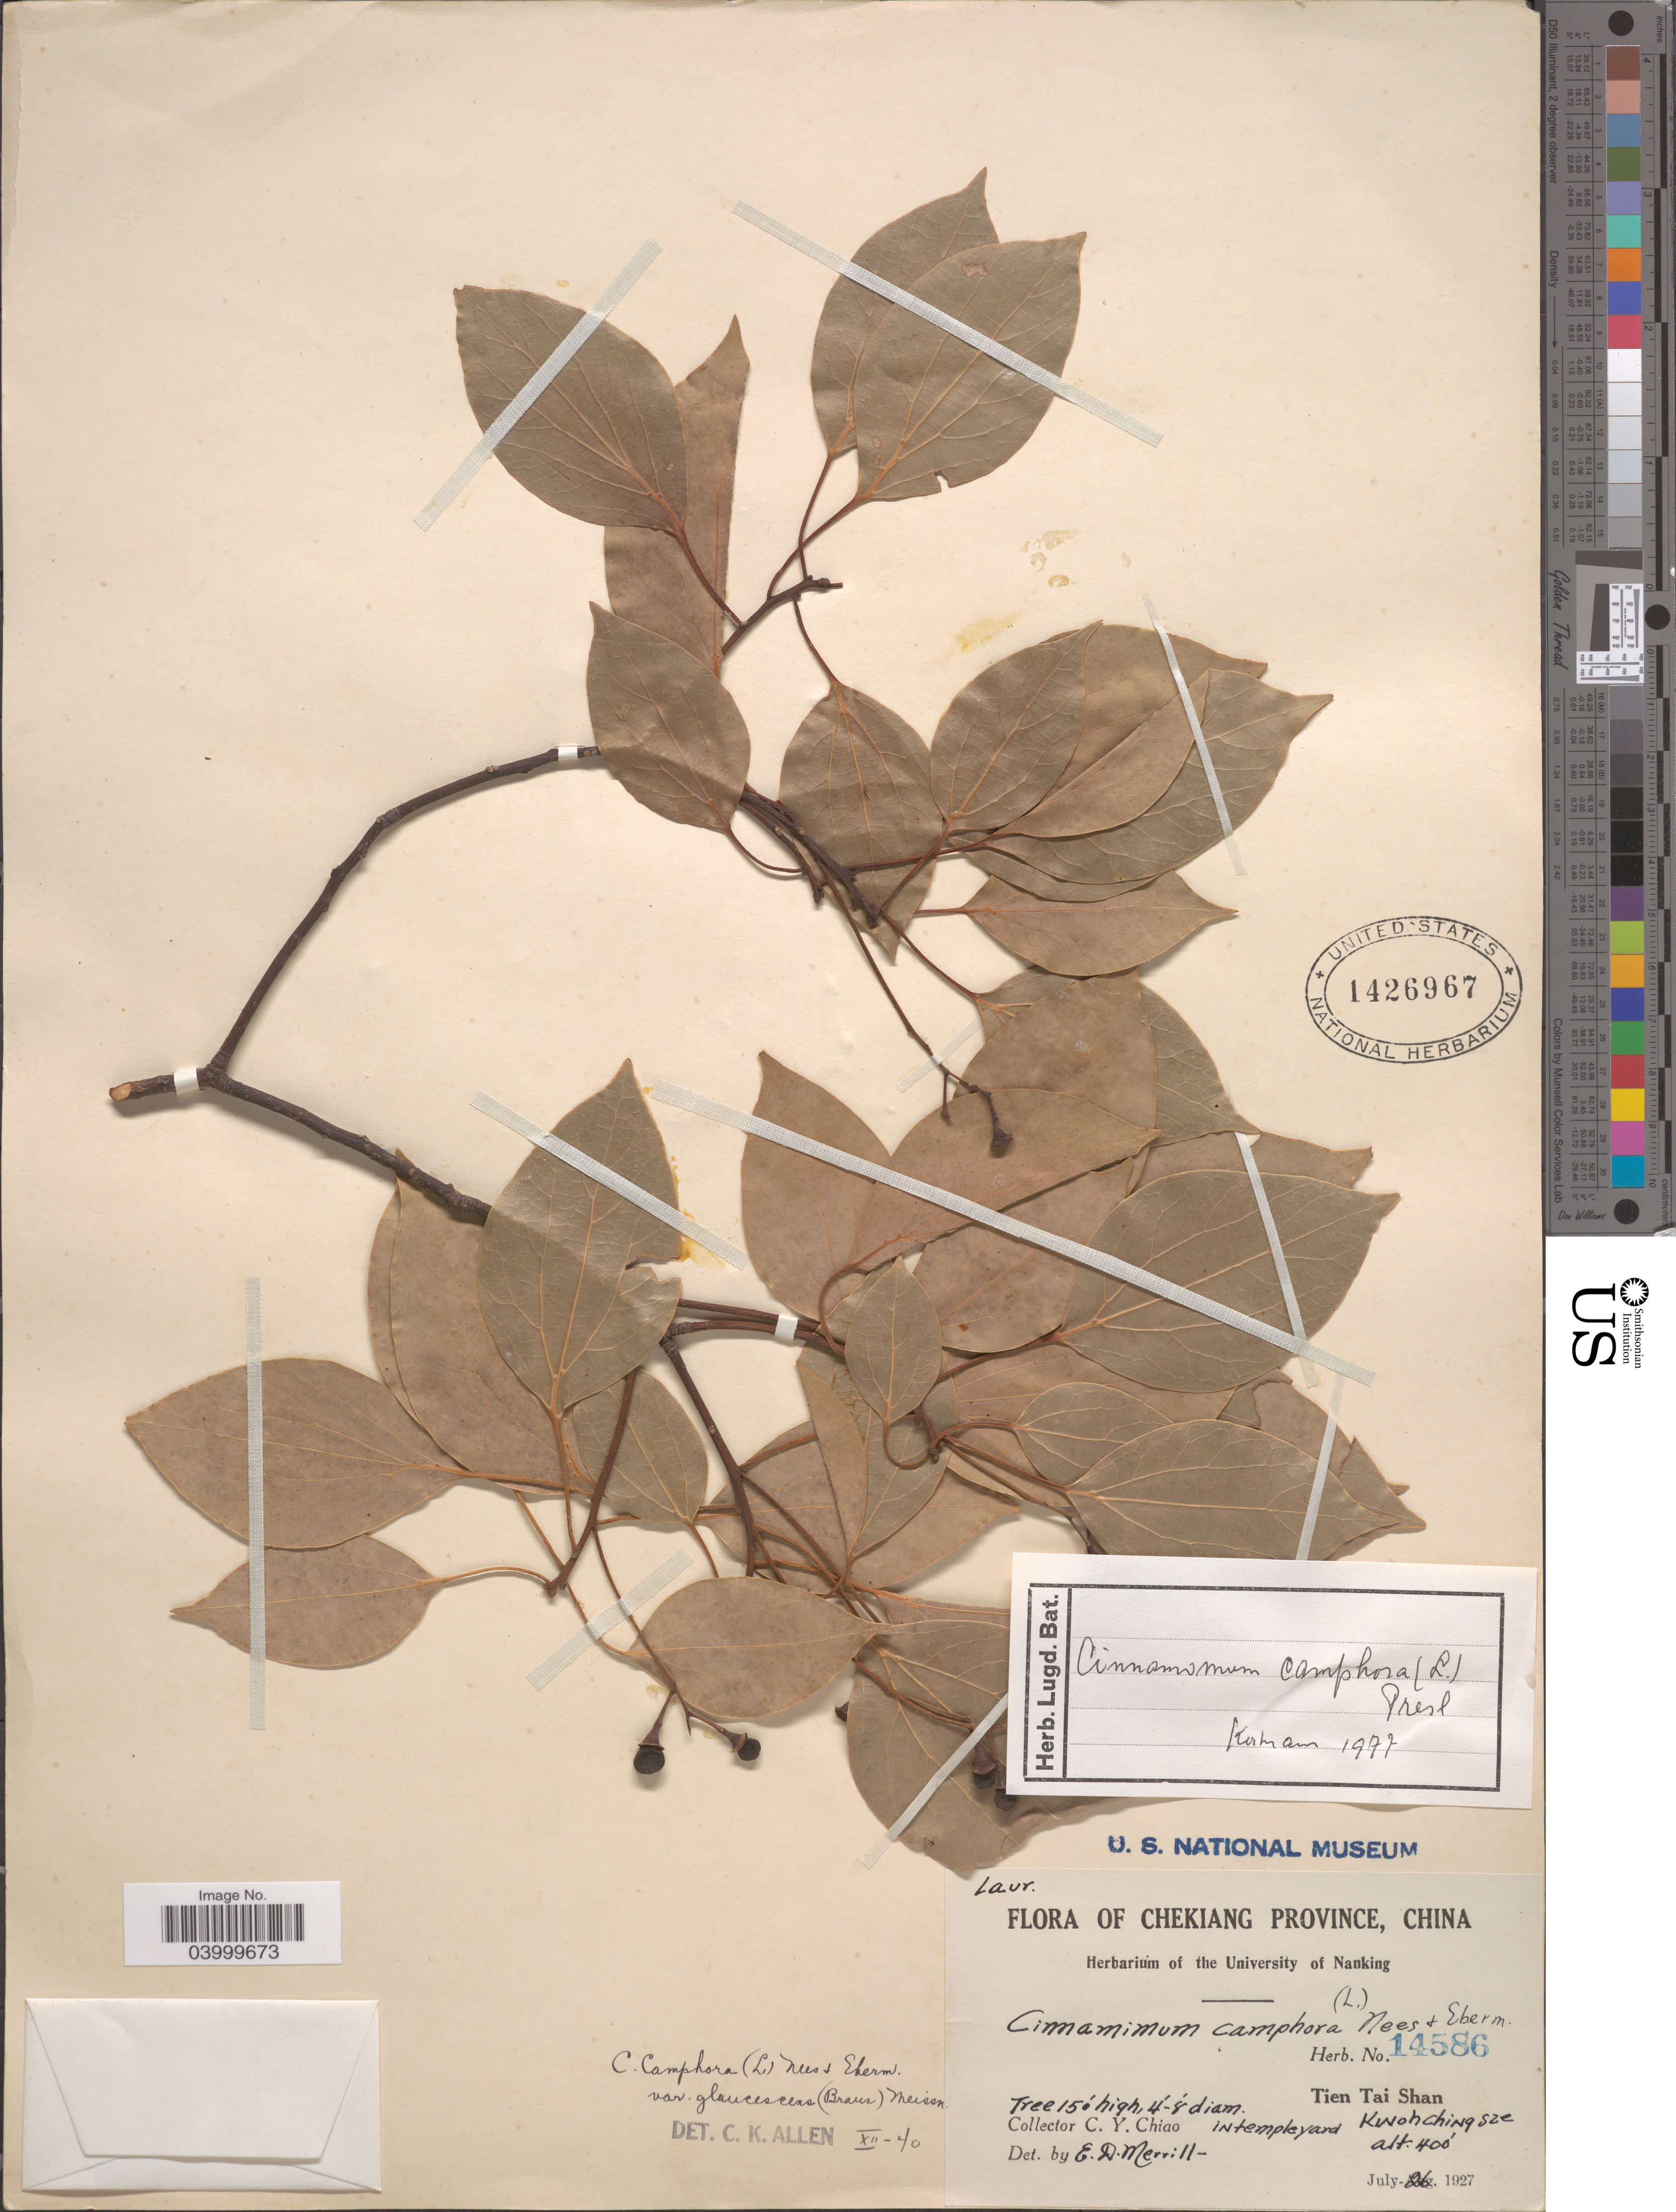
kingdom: Plantae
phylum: Tracheophyta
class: Magnoliopsida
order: Laurales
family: Lauraceae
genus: Cinnamomum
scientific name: Cinnamomum camphora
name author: (L.) J. Presl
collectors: C. Y. Chiao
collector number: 14586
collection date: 1927-07-26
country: China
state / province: Zhejiang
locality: Chekiang Province. Tien Tai Shan. In temple yard. Kwoh Ching Sze.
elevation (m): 122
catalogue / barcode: US 1426967